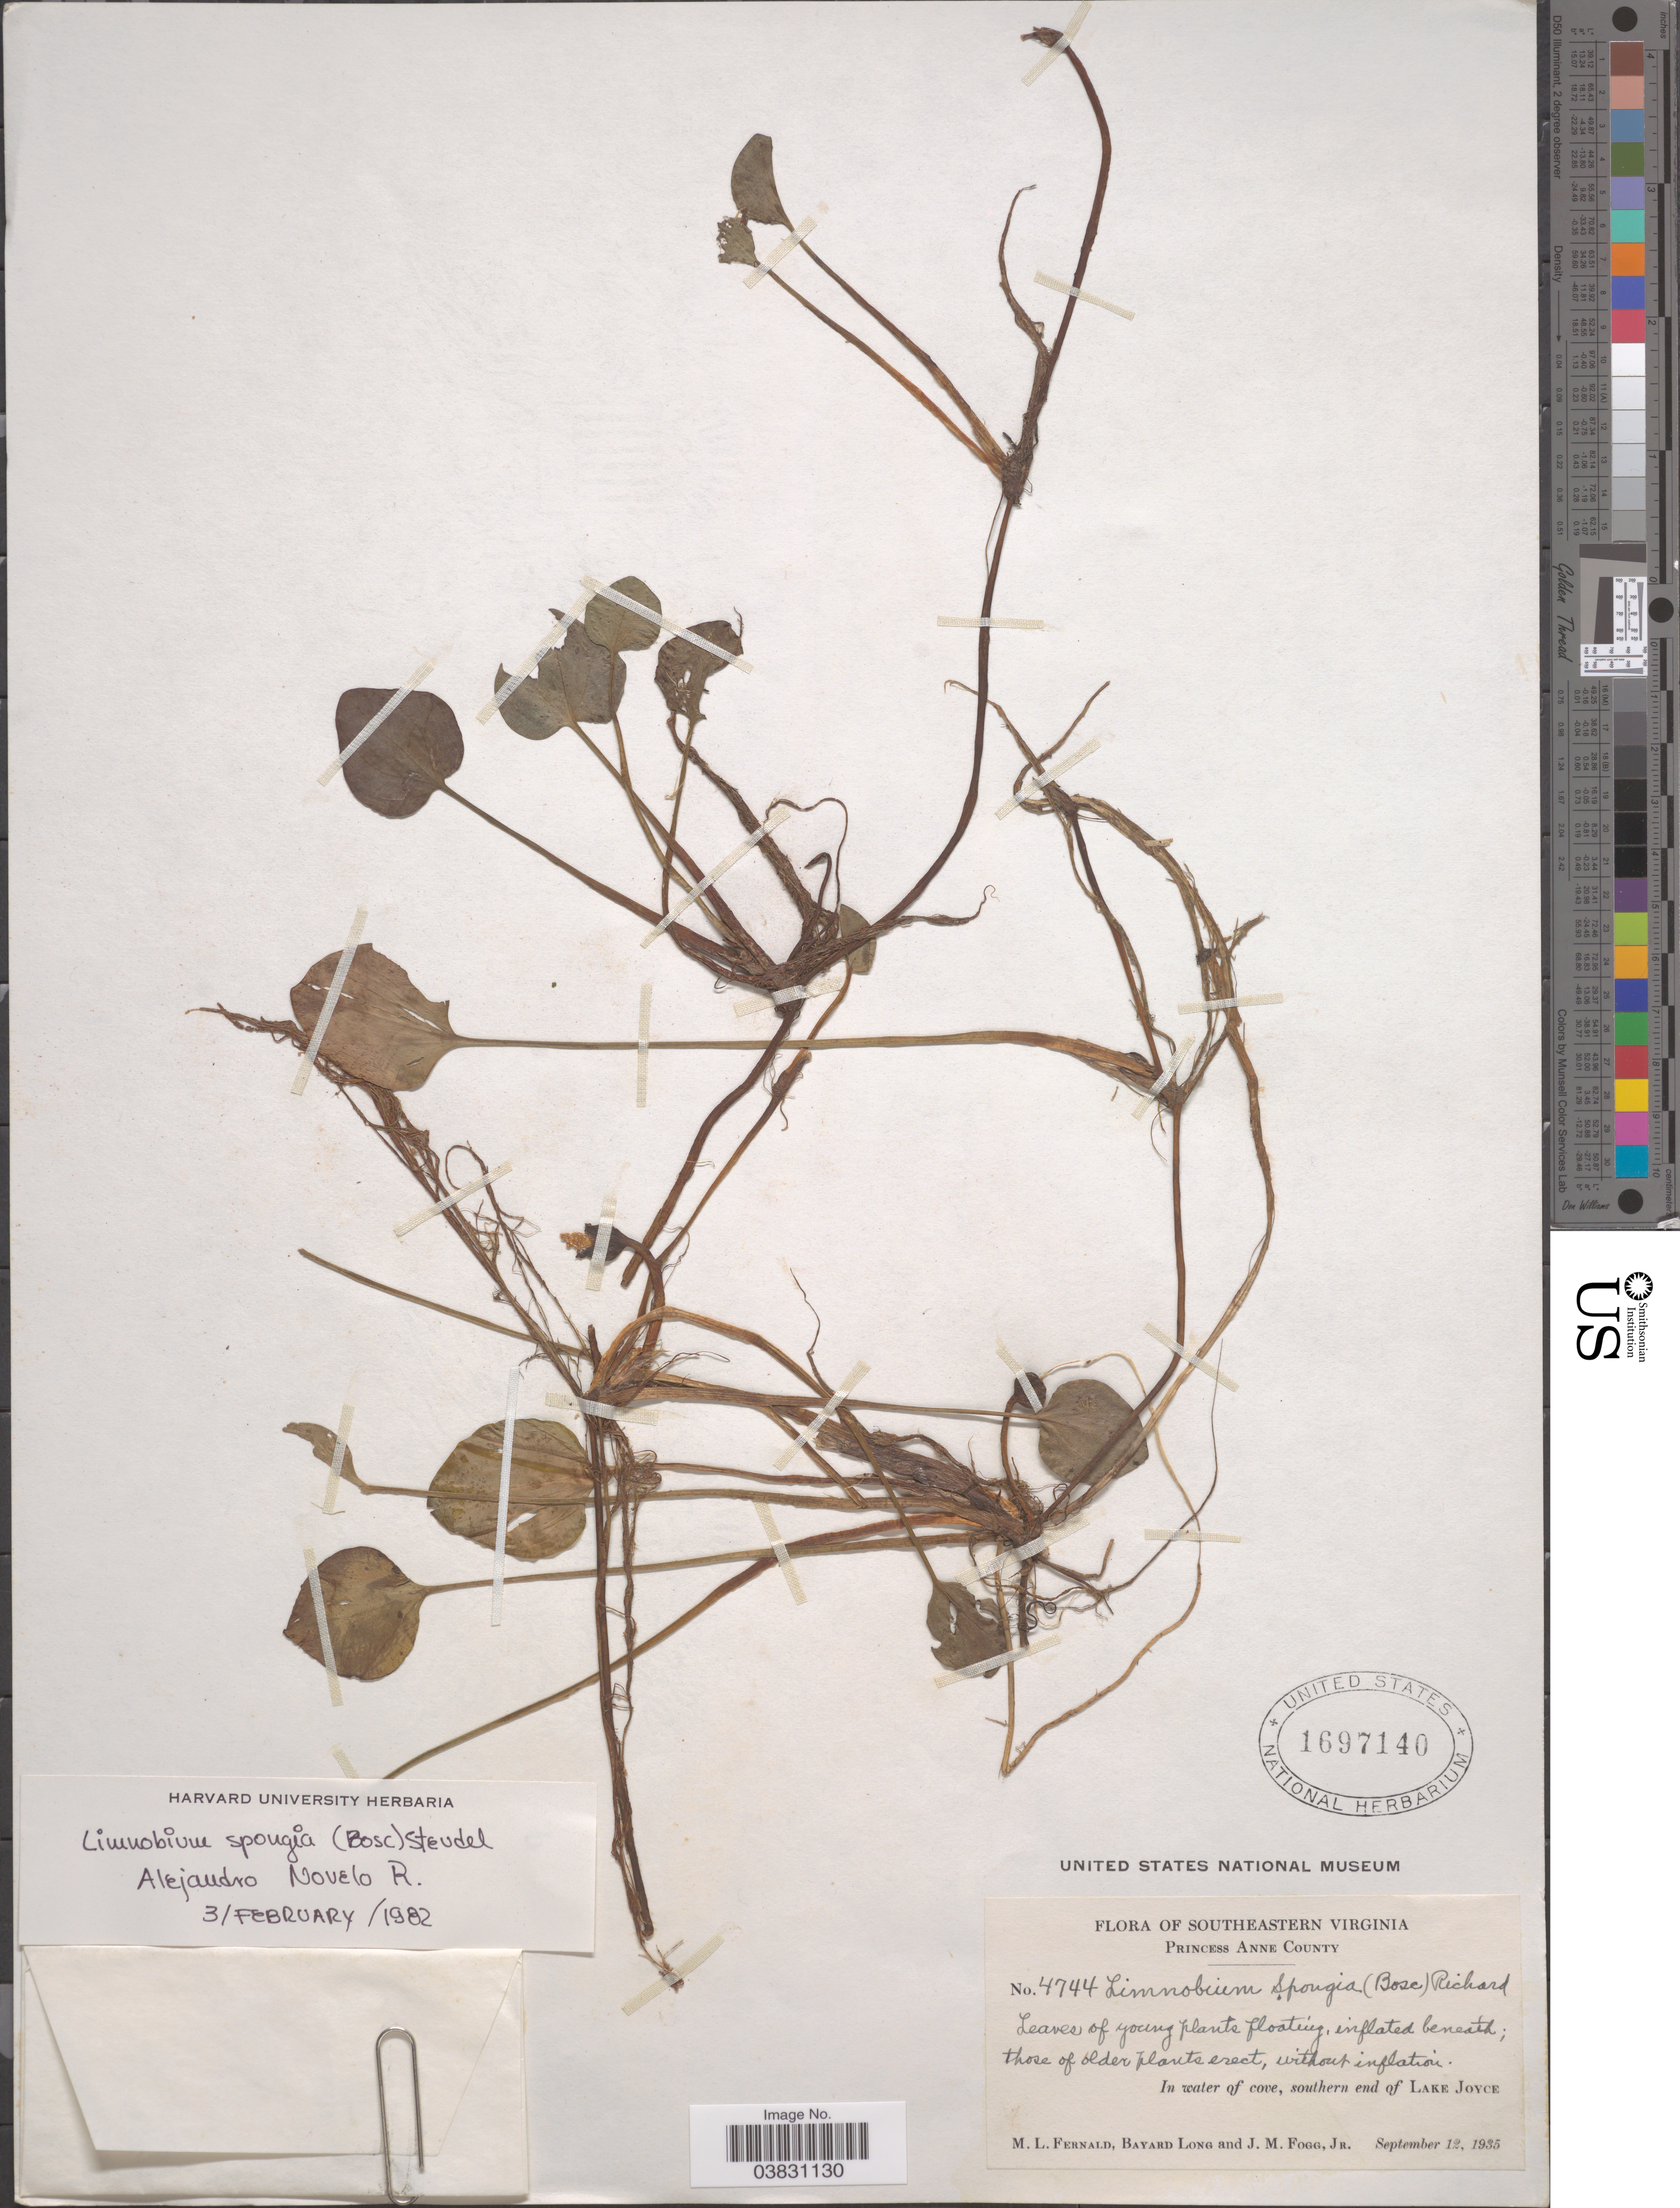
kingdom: Plantae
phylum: Tracheophyta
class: Liliopsida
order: Alismatales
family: Hydrocharitaceae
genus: Limnobium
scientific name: Limnobium spongia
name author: (Bosc) Rich. ex Steud.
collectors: M. L. Fernald, B. Long & J. Fogg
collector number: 4744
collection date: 1935-09-12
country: United States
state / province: Virginia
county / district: City of Virginia Beach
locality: Southeastern Virginia. Princess Anne County. In water of cove, southern end of Lake Joyce.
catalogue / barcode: US 1697140